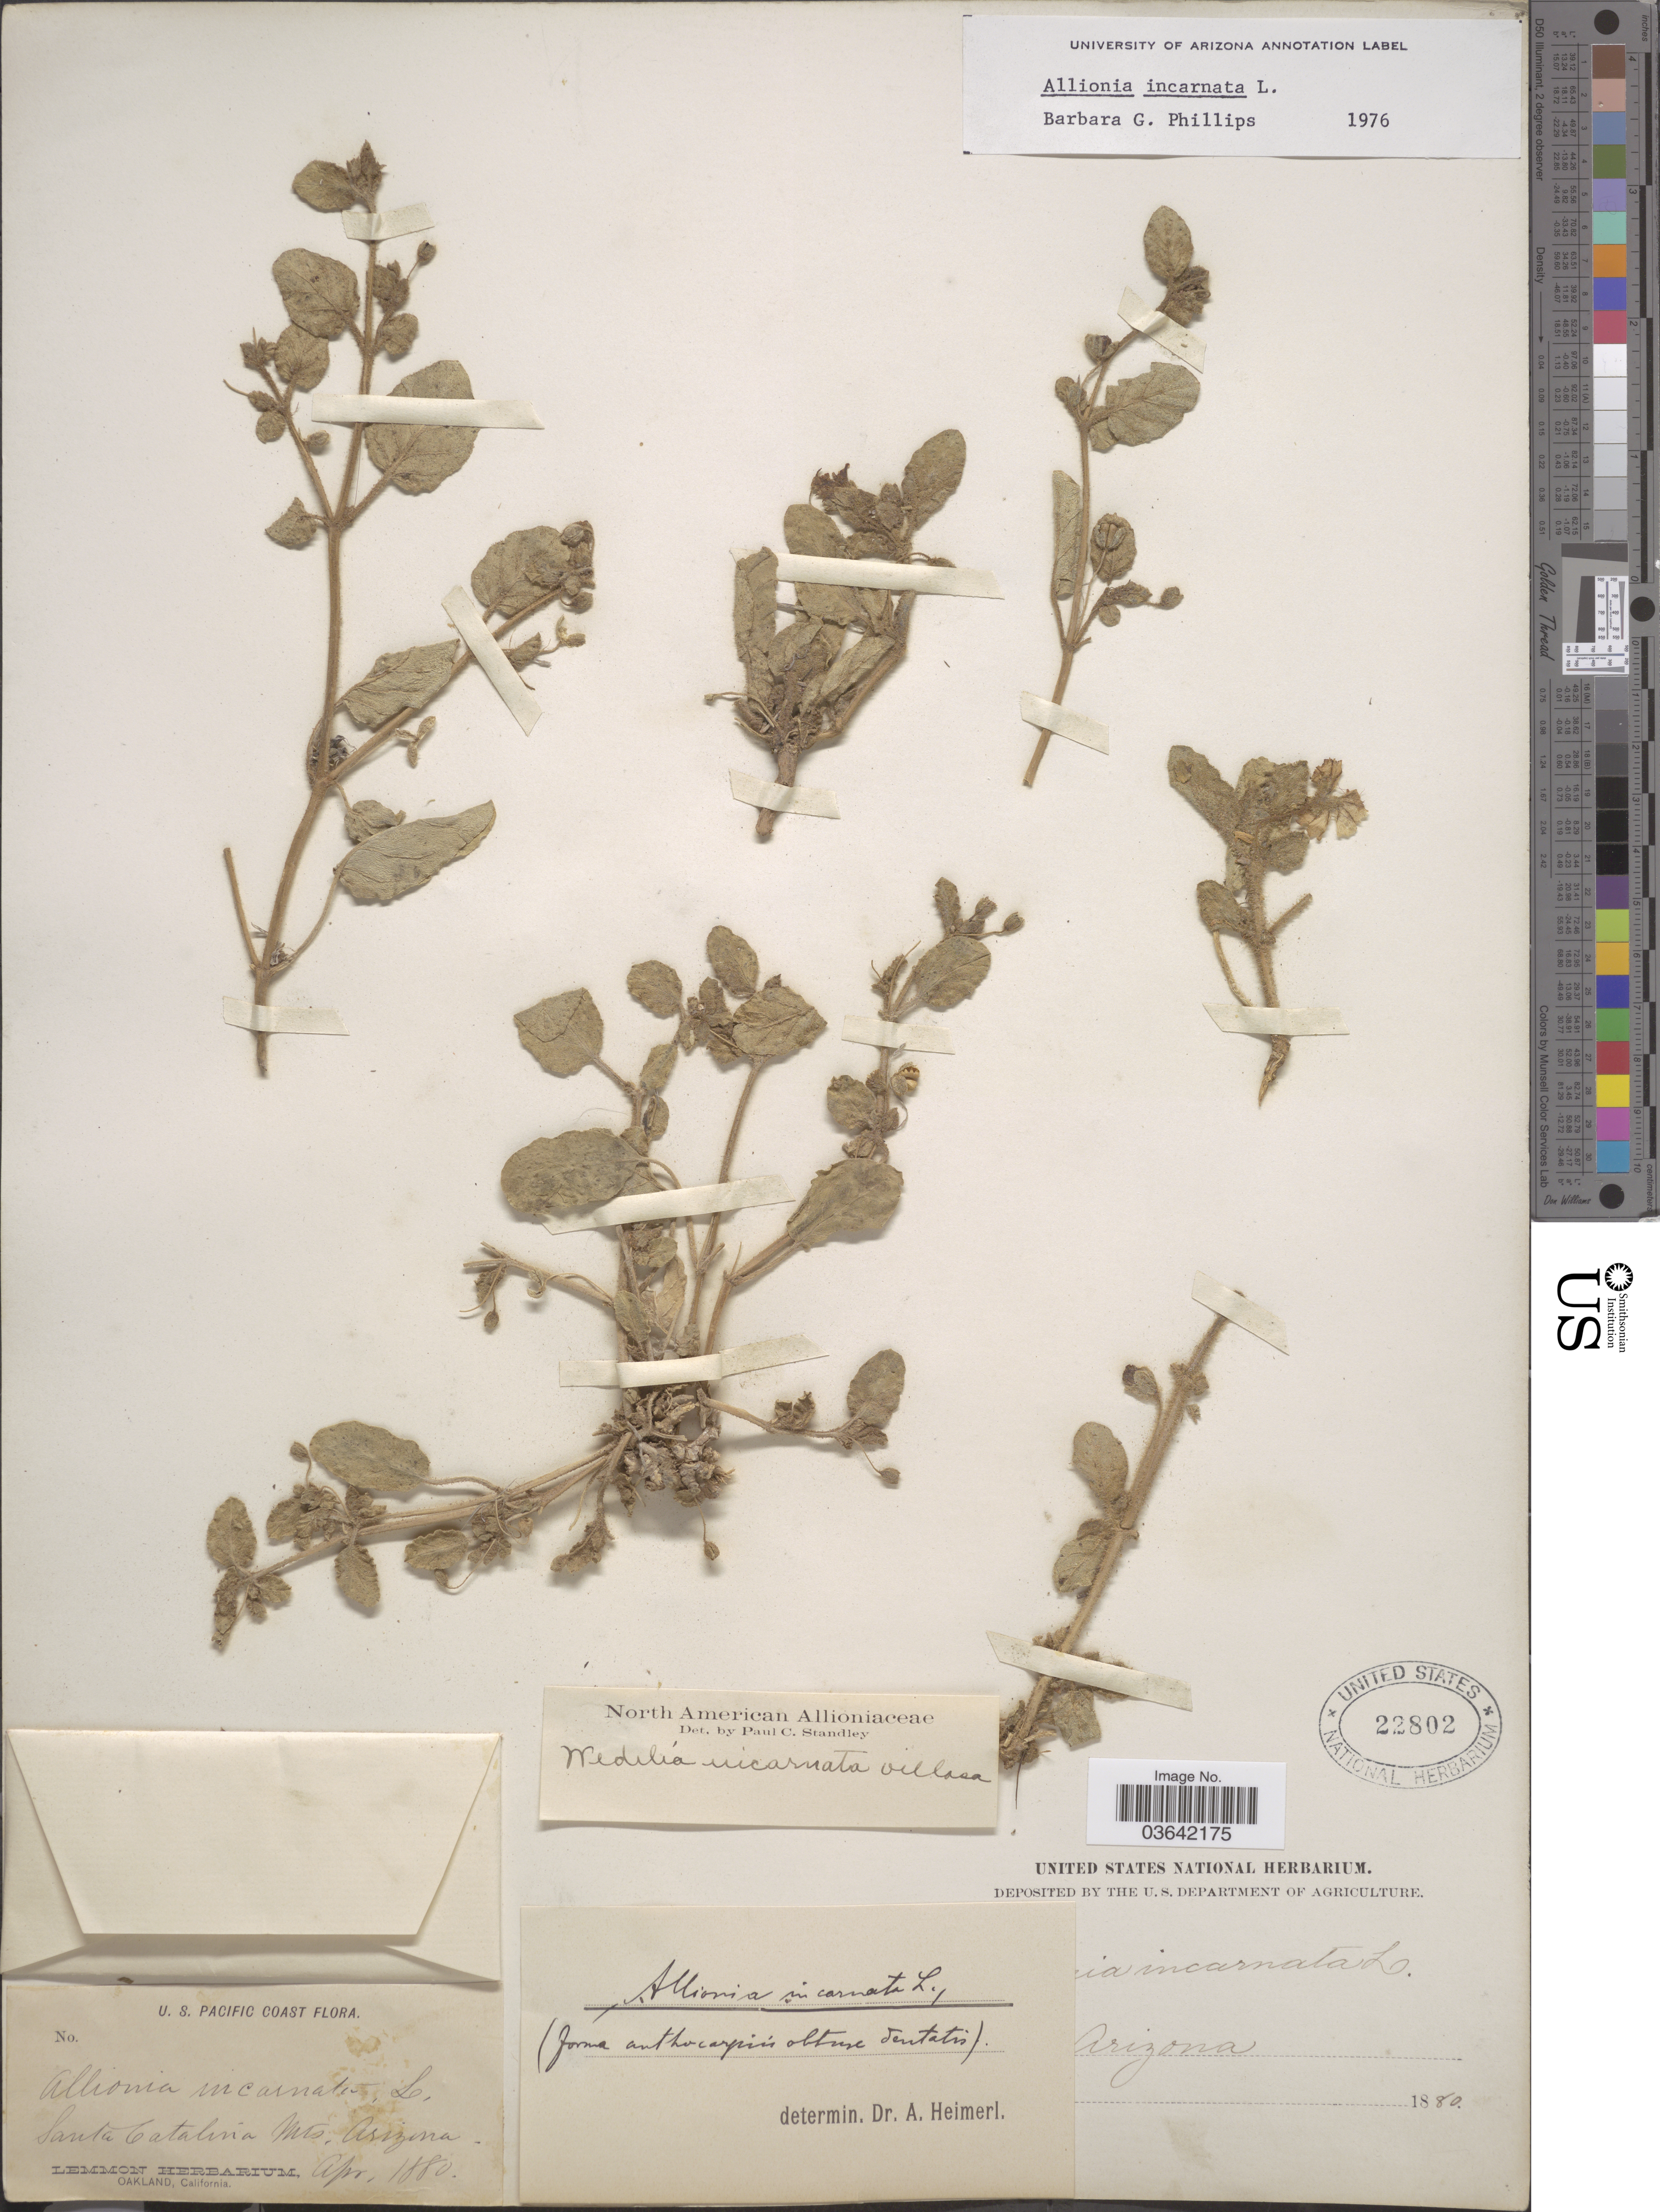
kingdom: Plantae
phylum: Tracheophyta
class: Magnoliopsida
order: Caryophyllales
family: Nyctaginaceae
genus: Allionia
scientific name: Allionia incarnata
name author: L.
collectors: ex herb. Lemmon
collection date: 1880-04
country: United States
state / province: Arizona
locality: U.S. Pacific Coast. Santa Catalina Mts.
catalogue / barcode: US 22802